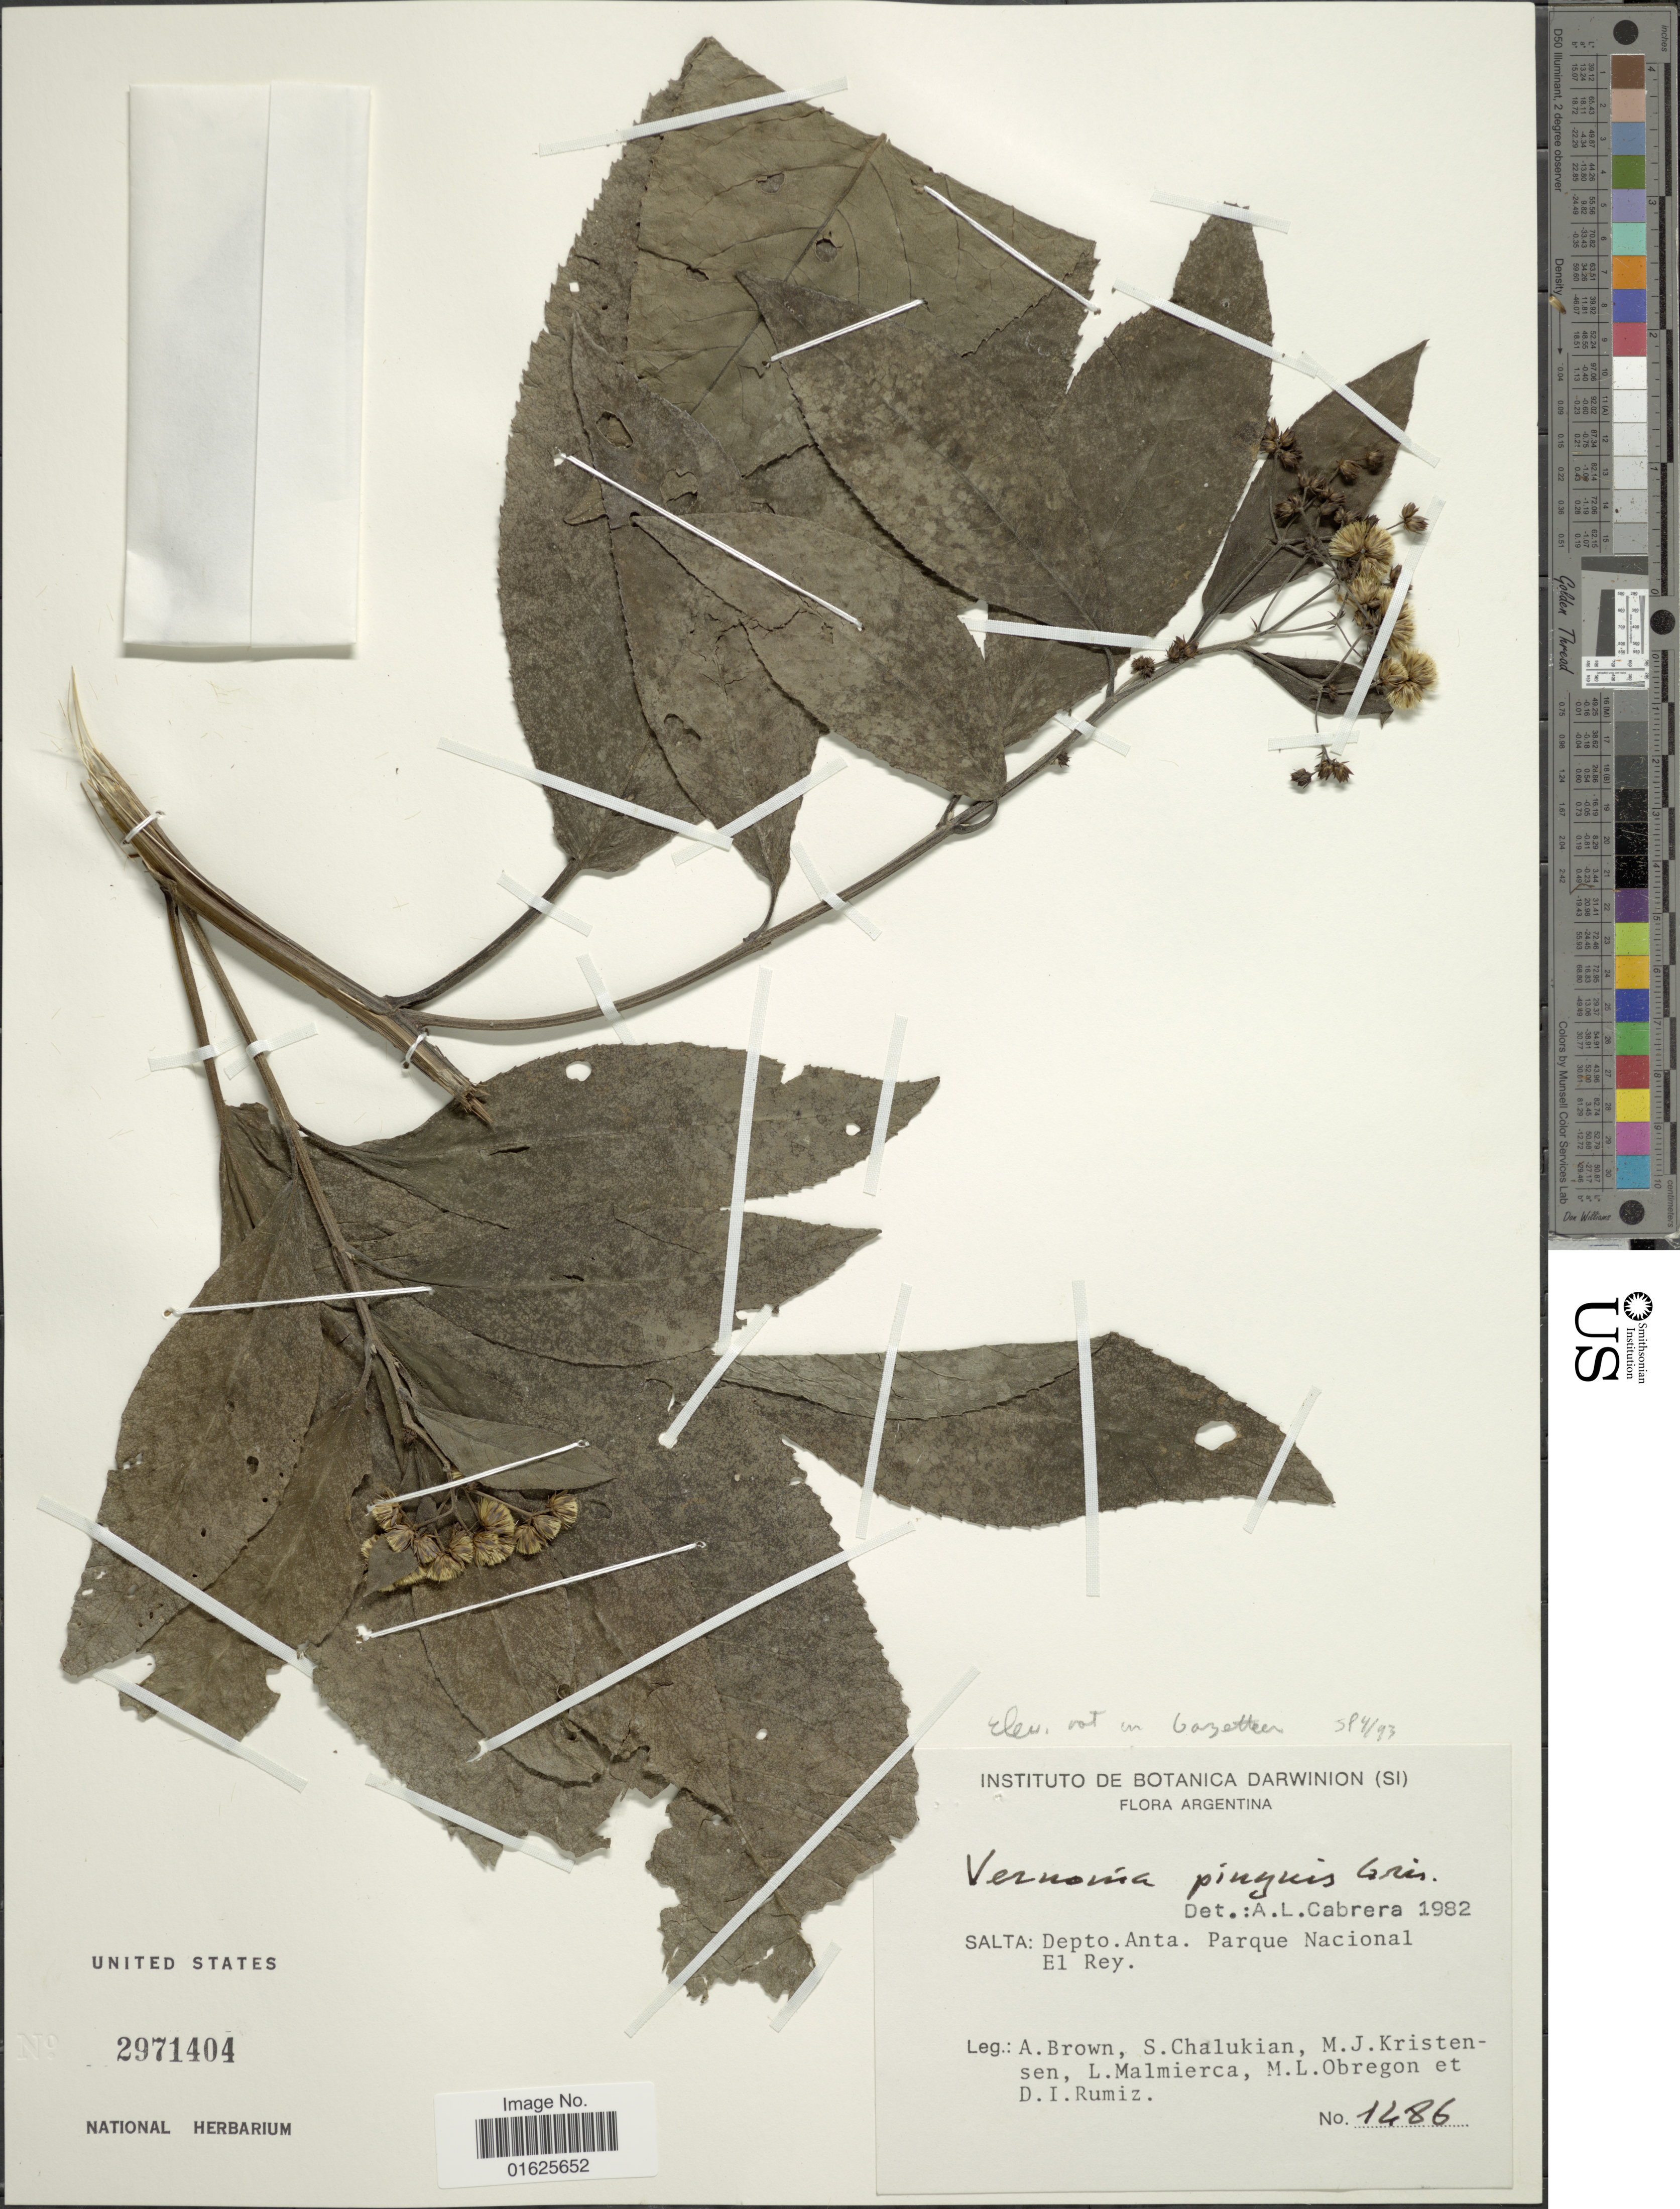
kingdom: Plantae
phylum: Tracheophyta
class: Magnoliopsida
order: Asterales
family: Asteraceae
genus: Vernonanthura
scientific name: Vernonanthura pinguis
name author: (Griseb.) H. Rob.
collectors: A. Brown, S. Chalukian, M. Kristensen, M. Obregon & D. Rumiz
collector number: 1486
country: Argentina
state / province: Salta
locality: Depto. Anta. Parque Nacional El Rey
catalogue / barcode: US 2971404